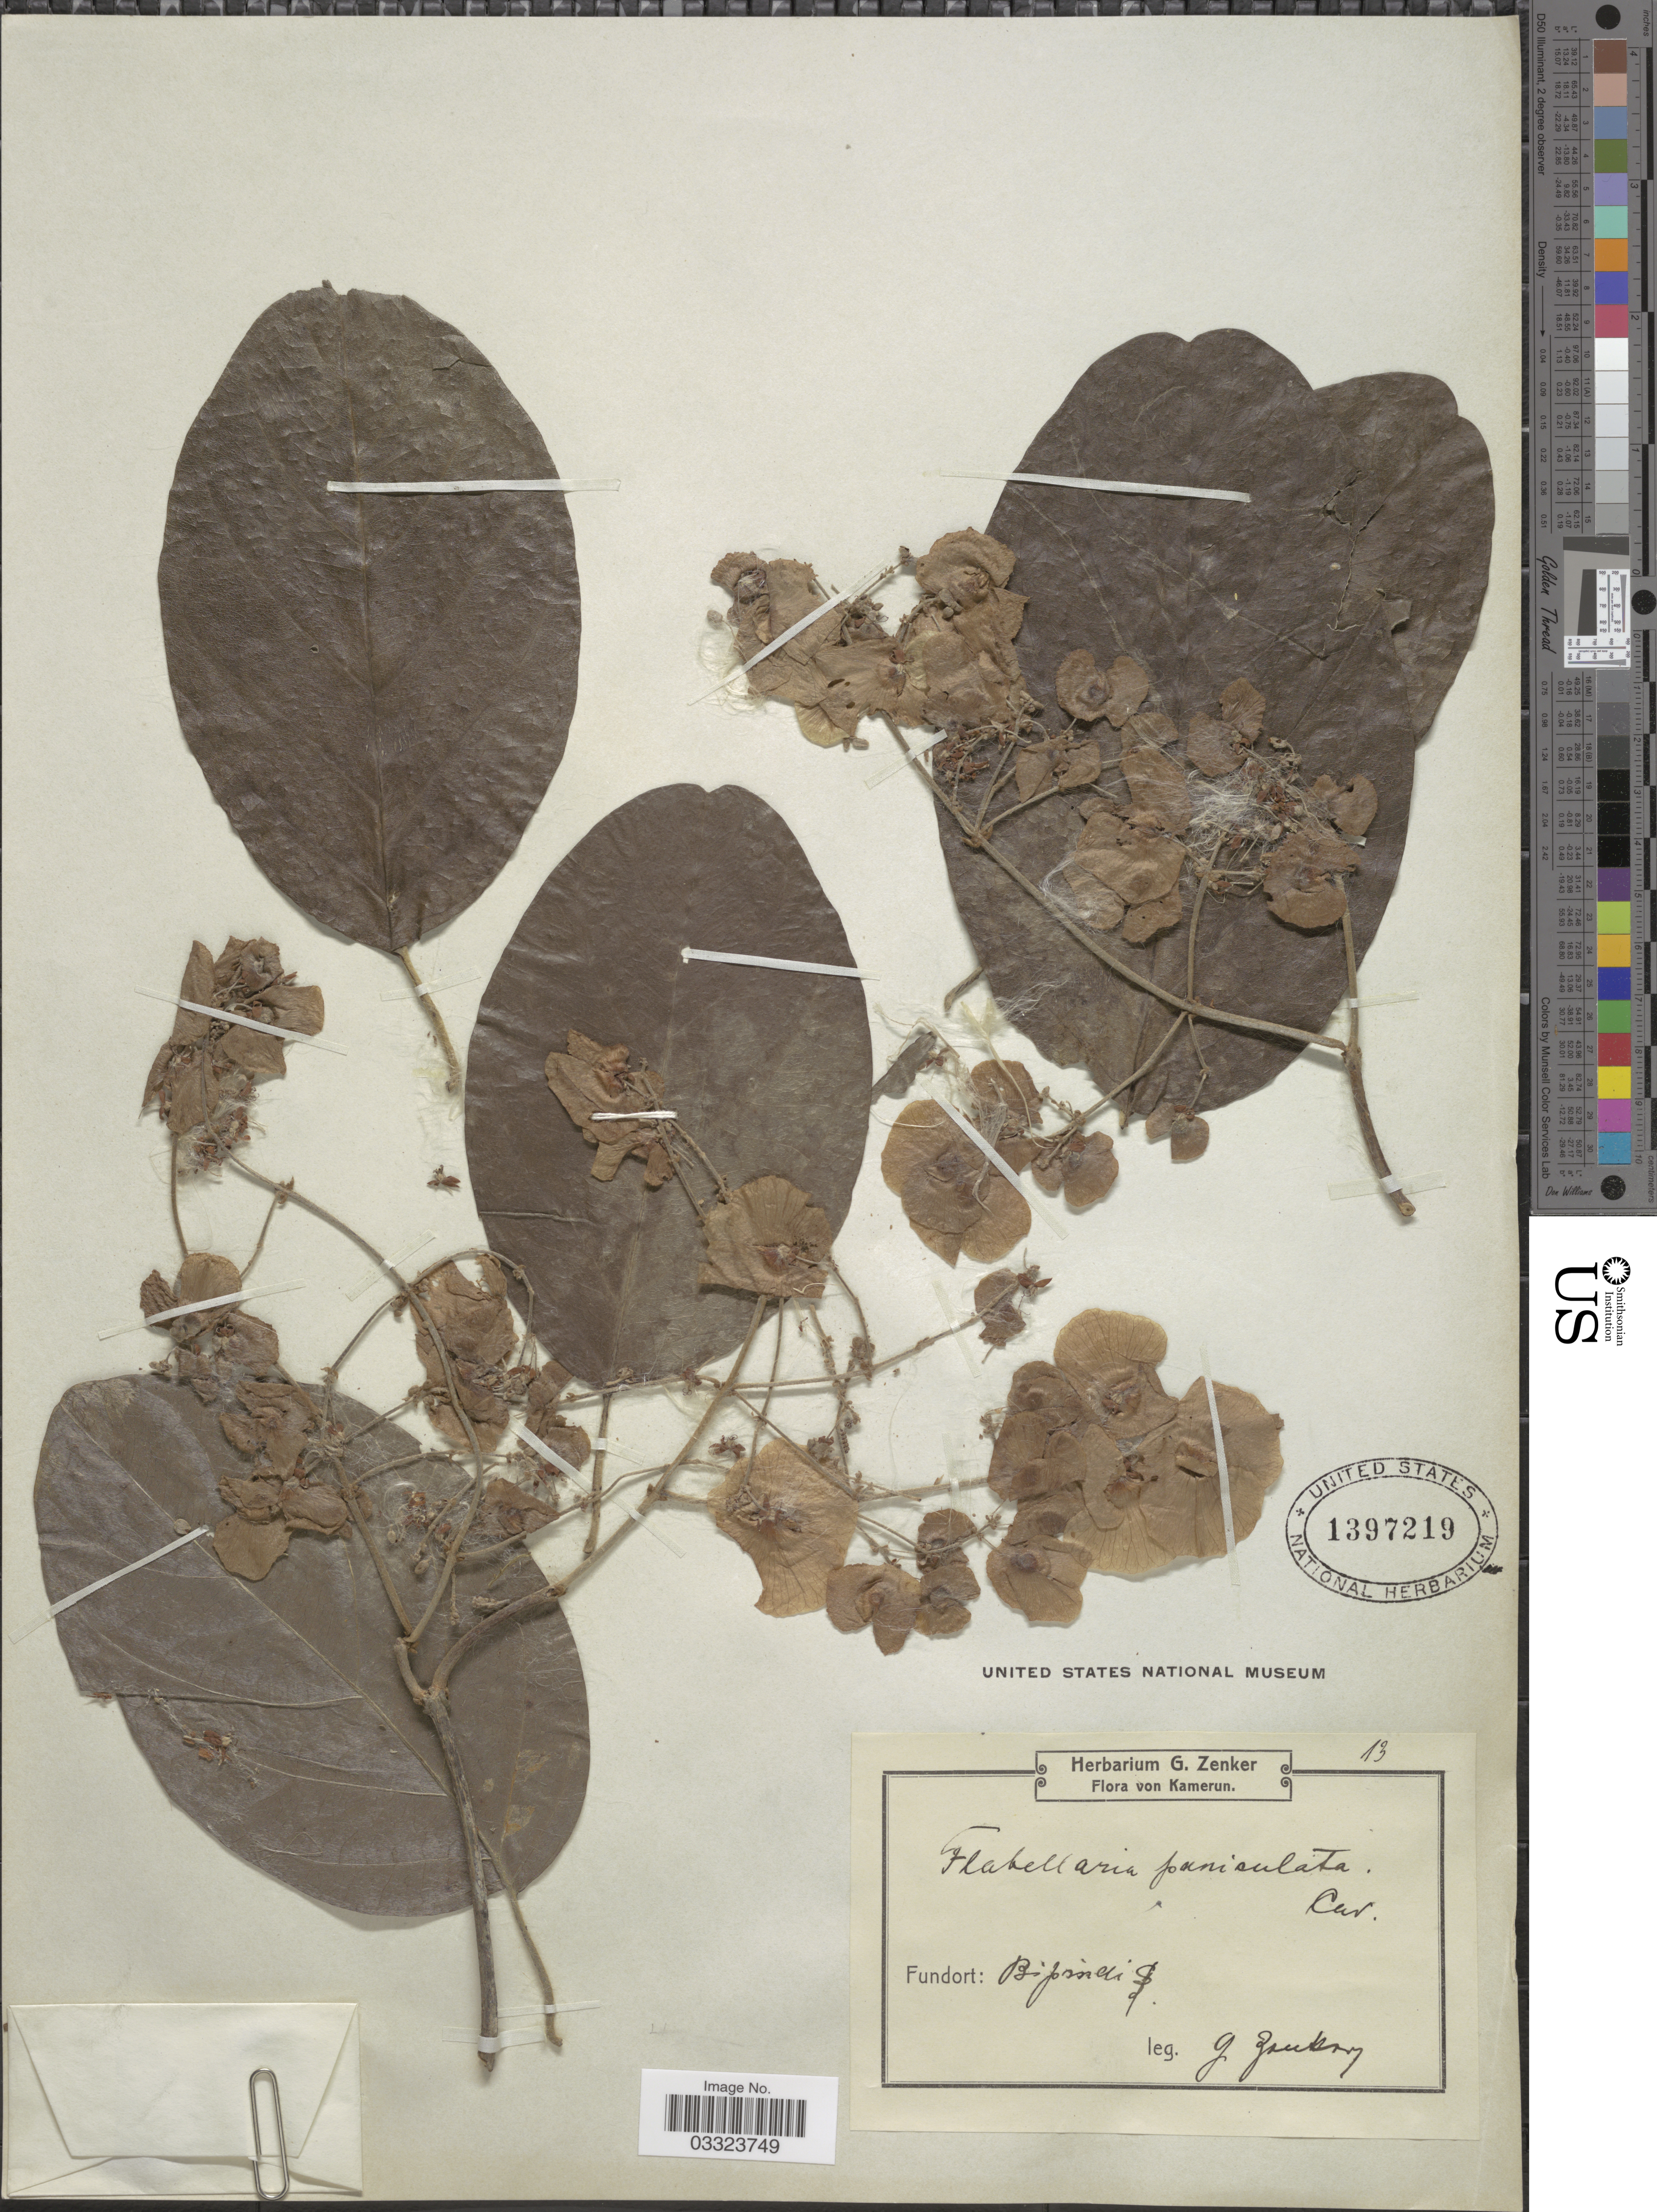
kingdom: Plantae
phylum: Tracheophyta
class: Magnoliopsida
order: Malpighiales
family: Malpighiaceae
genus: Flabellaria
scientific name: Flabellaria paniculata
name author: Cav.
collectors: G. A. Zenker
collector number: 13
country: Cameroon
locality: Kamerun. Fundort: Bipindi.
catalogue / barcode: US 1397219